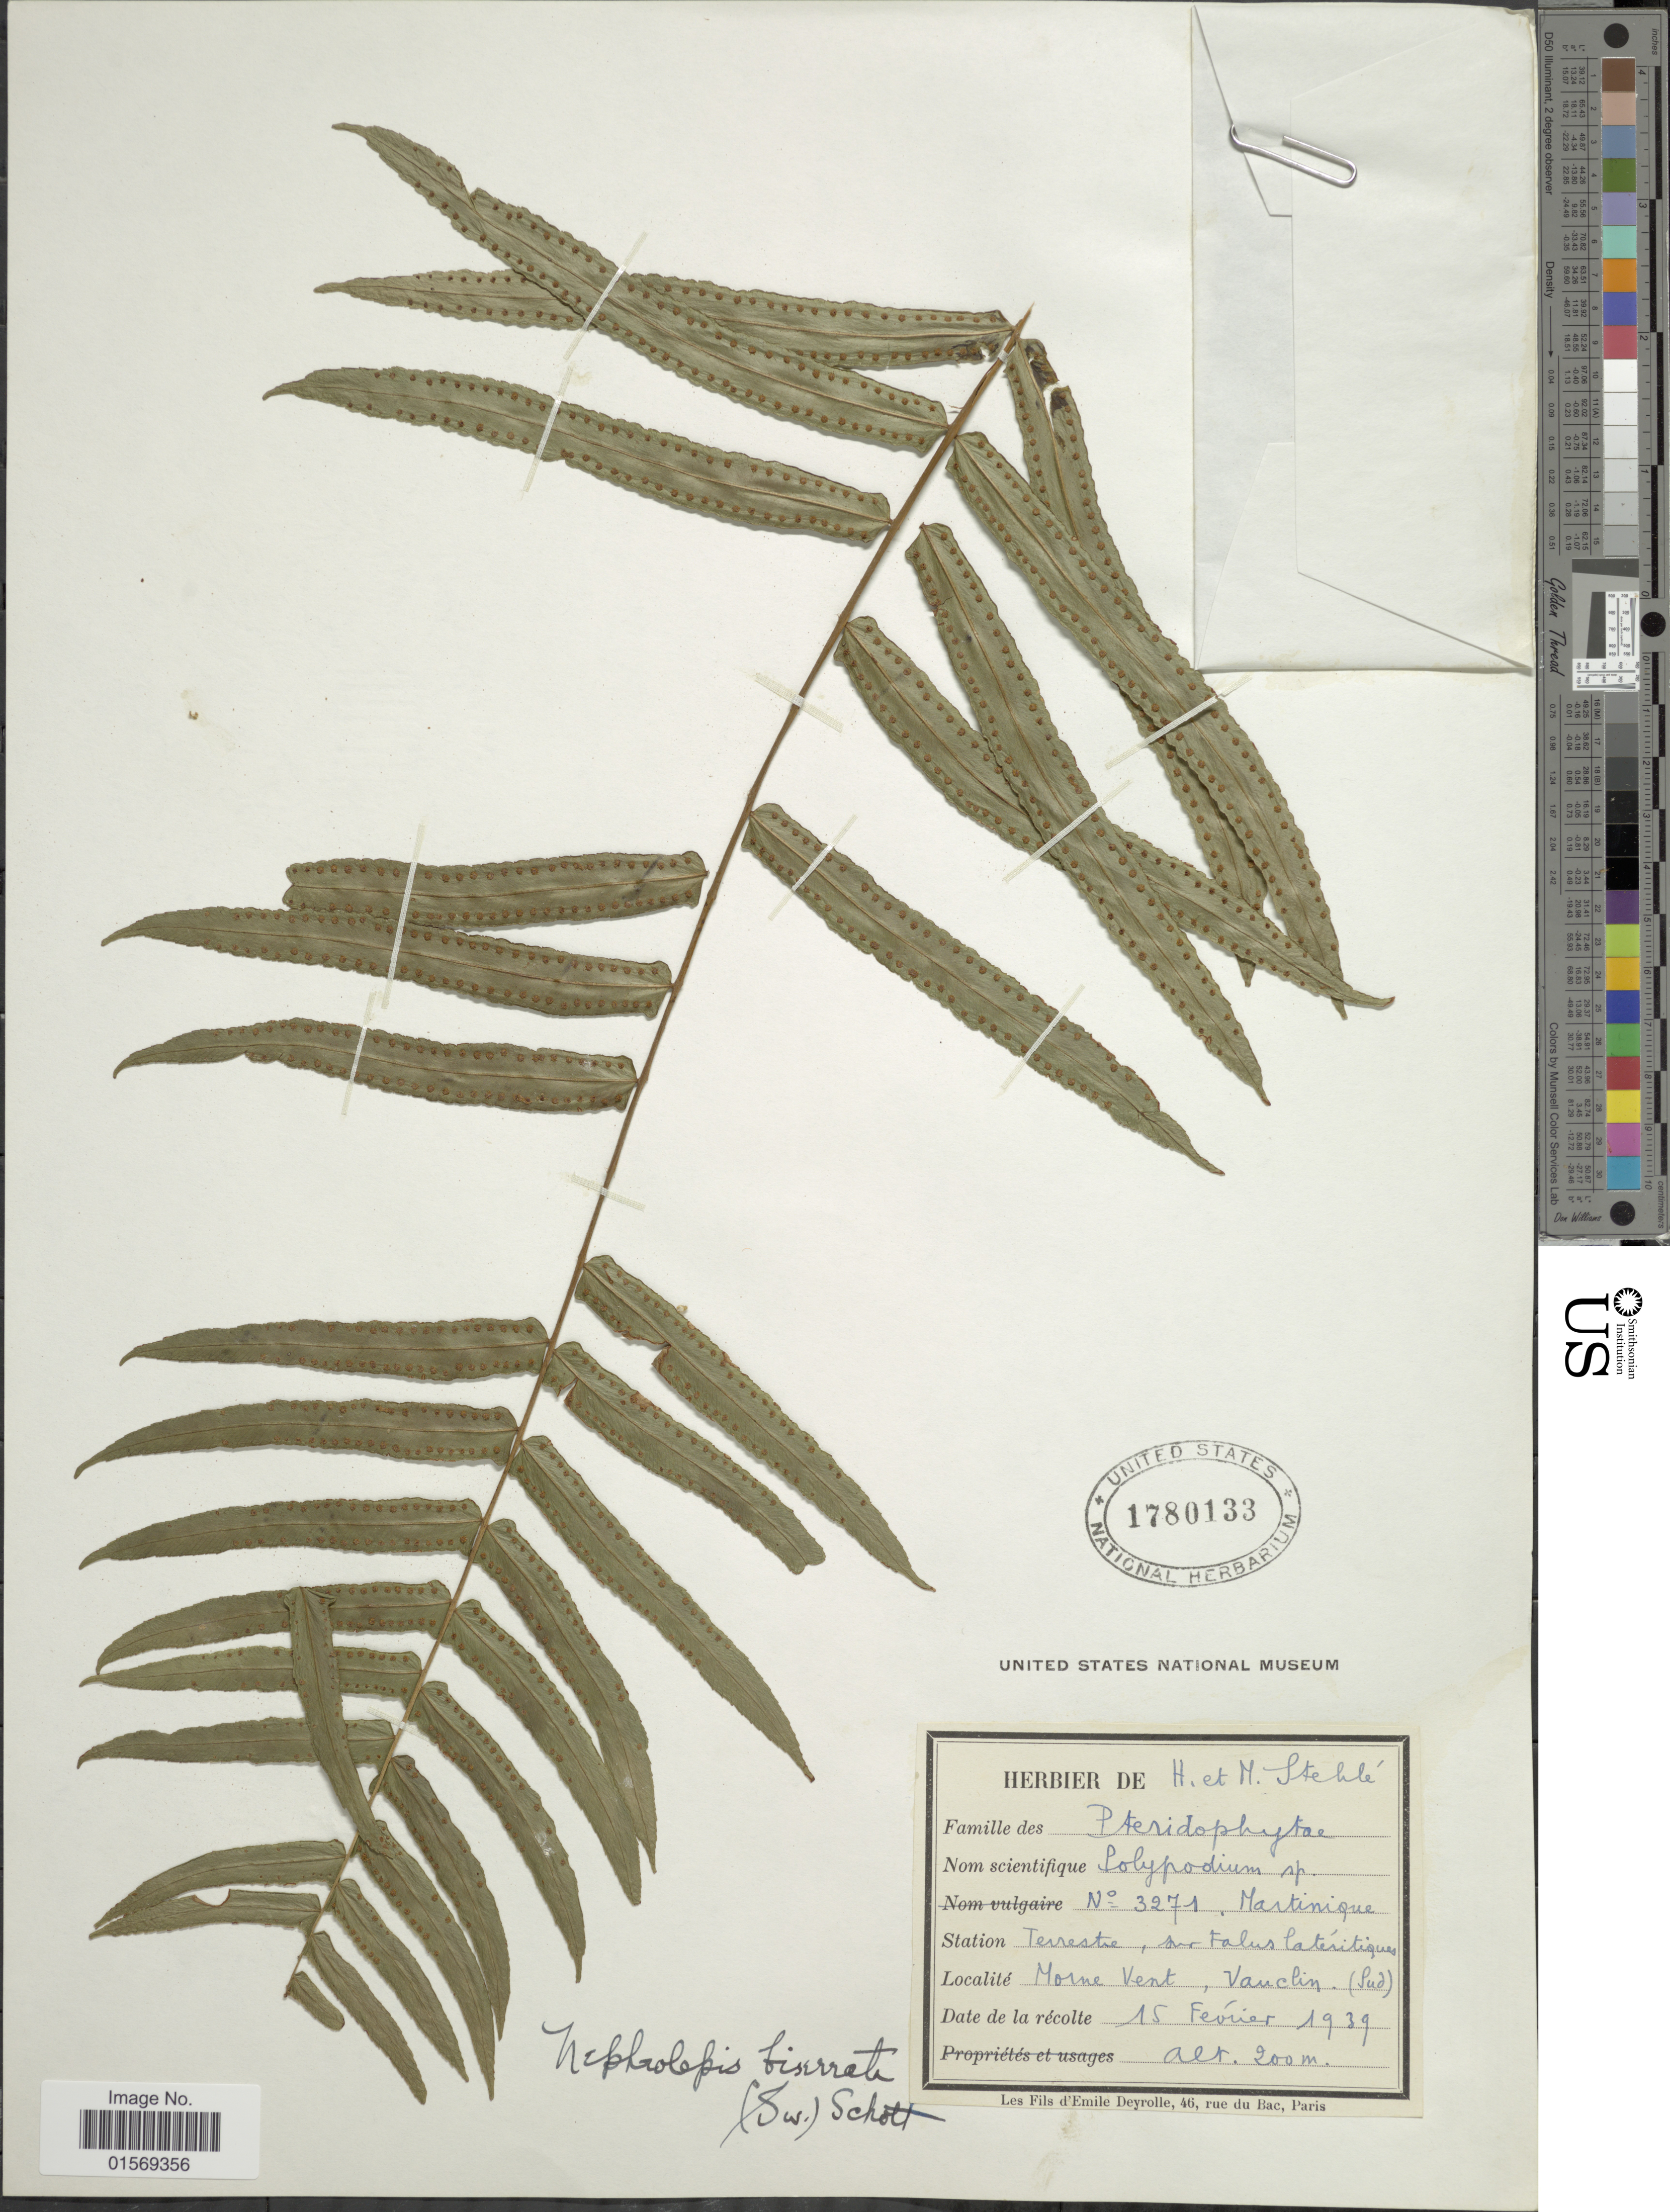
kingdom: Plantae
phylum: Tracheophyta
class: Polypodiopsida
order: Polypodiales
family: Nephrolepidaceae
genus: Nephrolepis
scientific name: Nephrolepis biserrata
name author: (Sw.) Schott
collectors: ex herb. H. Stehlé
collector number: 3271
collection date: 1939-02-15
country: Martinique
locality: Martinique, Morne Vent, Vauli (Sud).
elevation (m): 200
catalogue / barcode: US 1780133